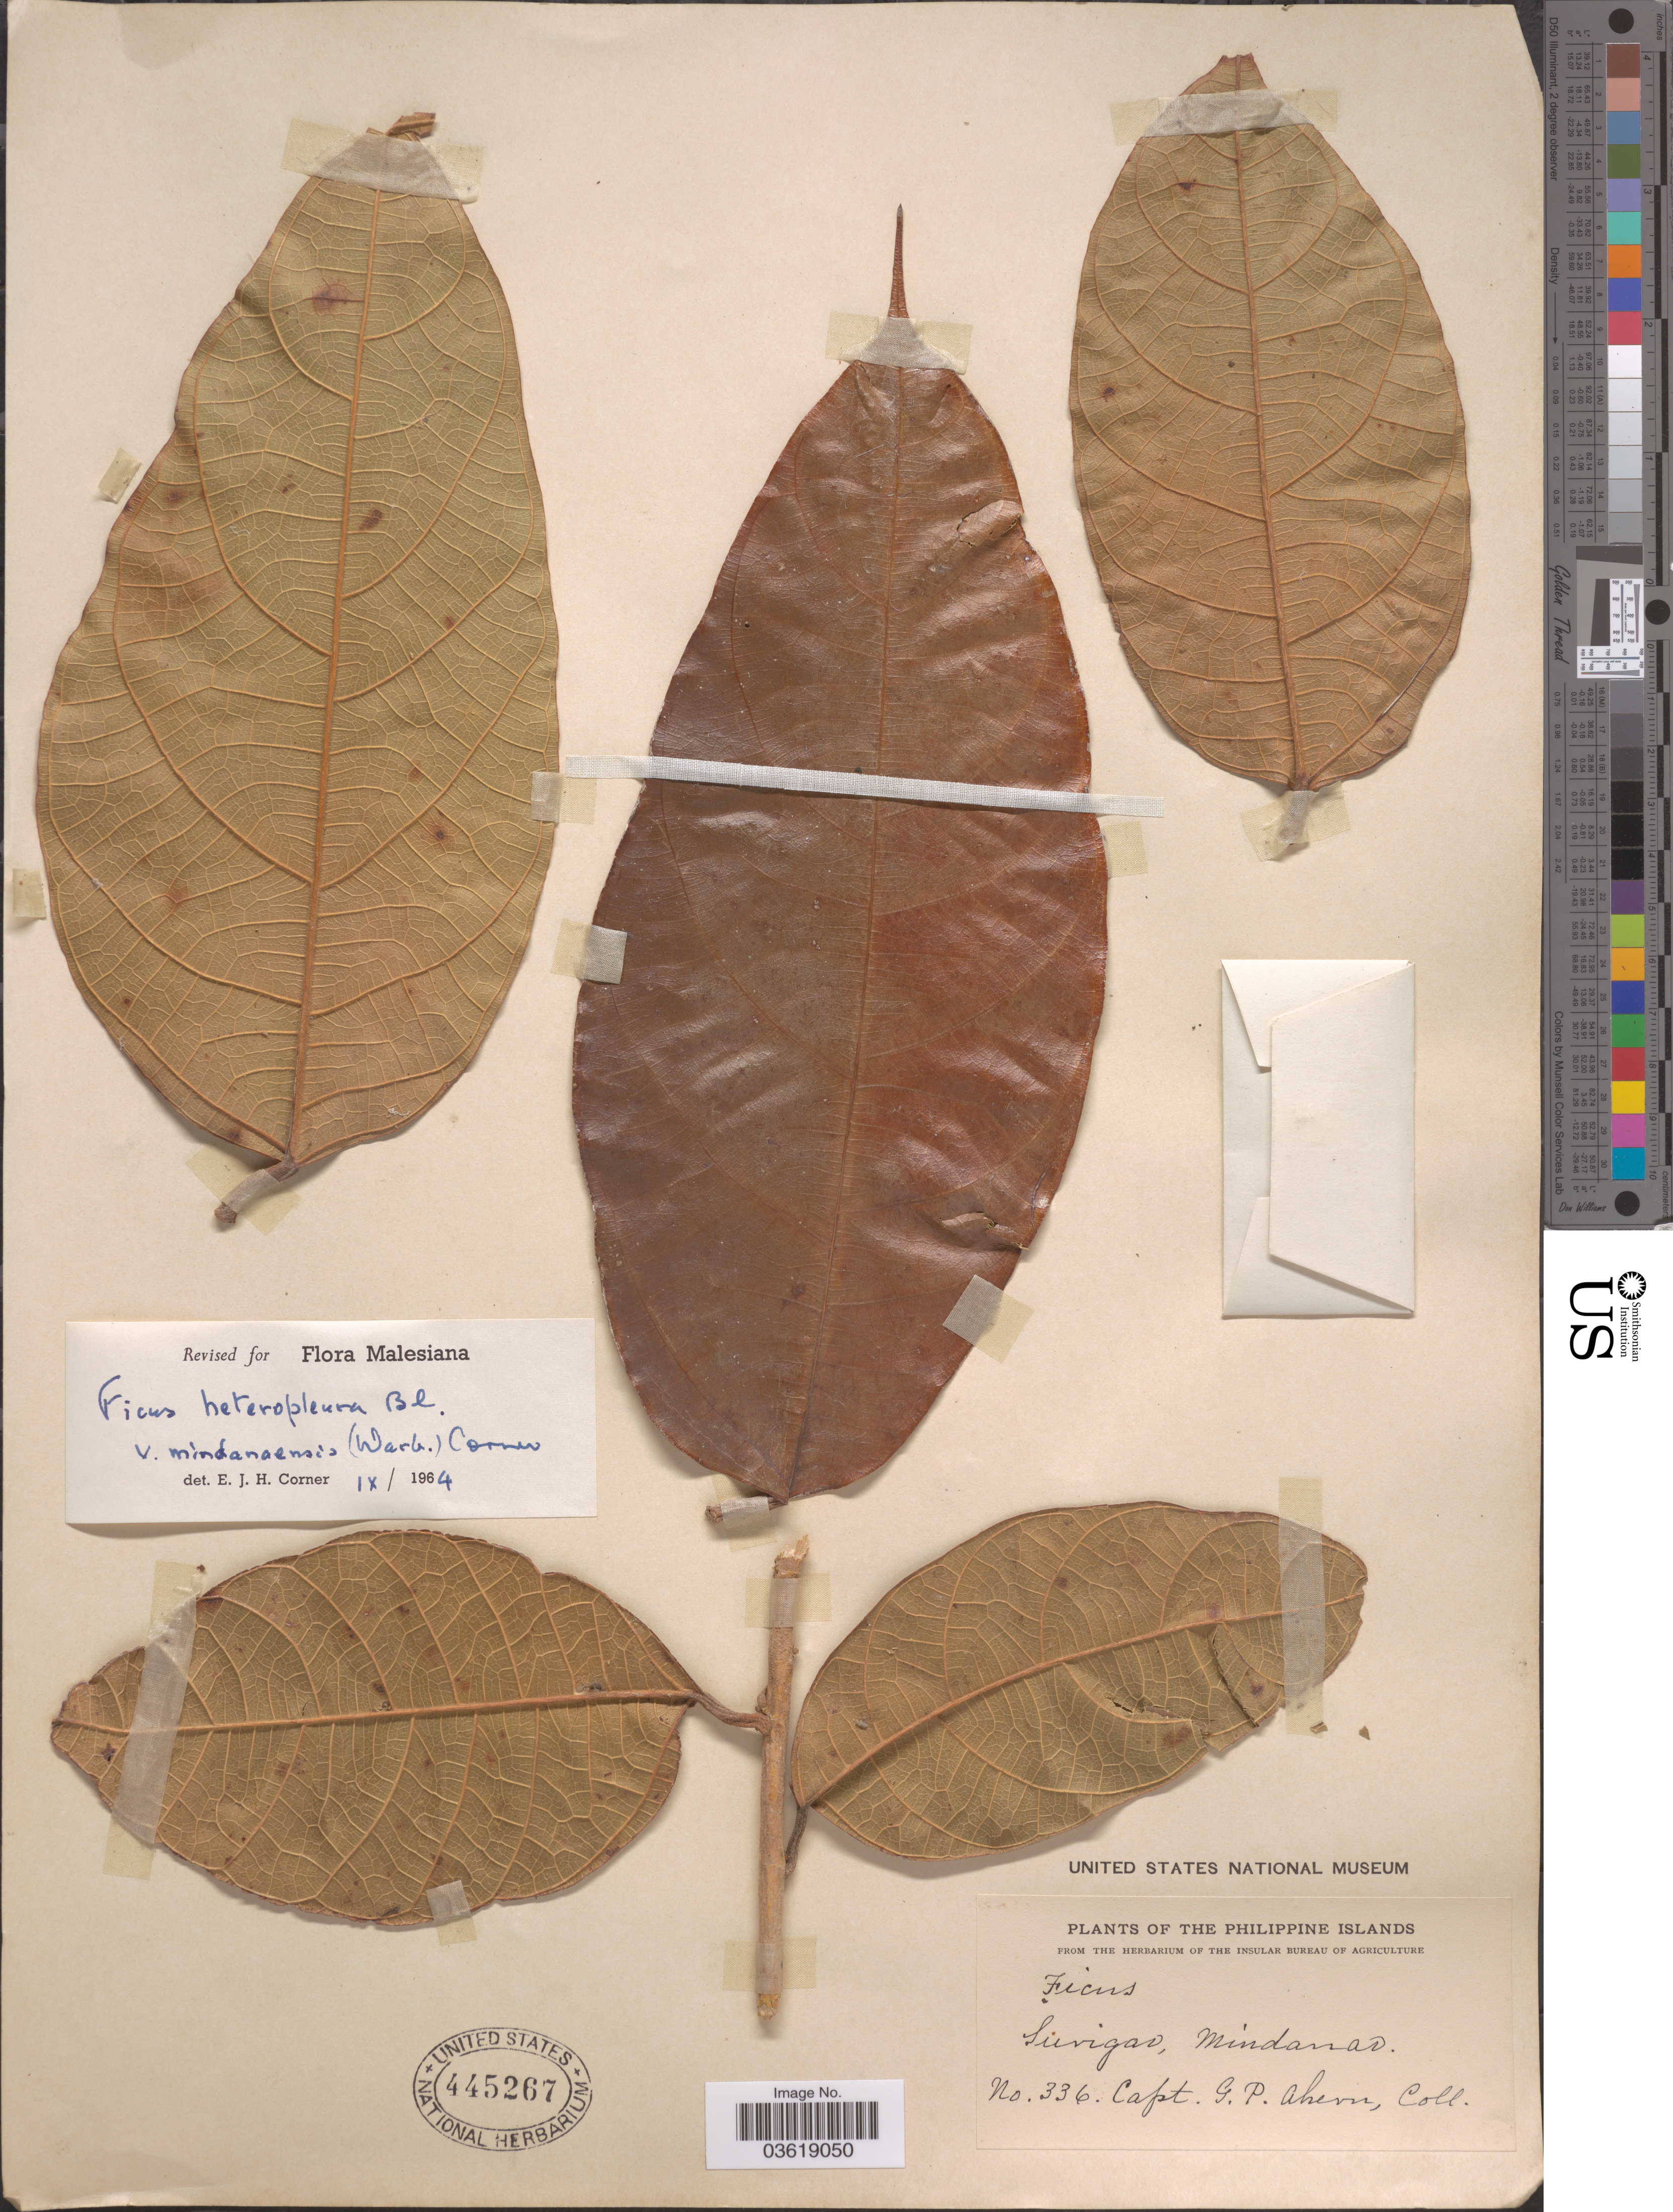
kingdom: Plantae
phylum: Tracheophyta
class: Magnoliopsida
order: Rosales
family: Moraceae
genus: Ficus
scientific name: Ficus heteropleura var. mindanaensis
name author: (Warb.) Corner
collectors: G. Ahern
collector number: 336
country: Philippines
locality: The Philippine Islands. Surigao, Mindanao.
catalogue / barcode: US 445267